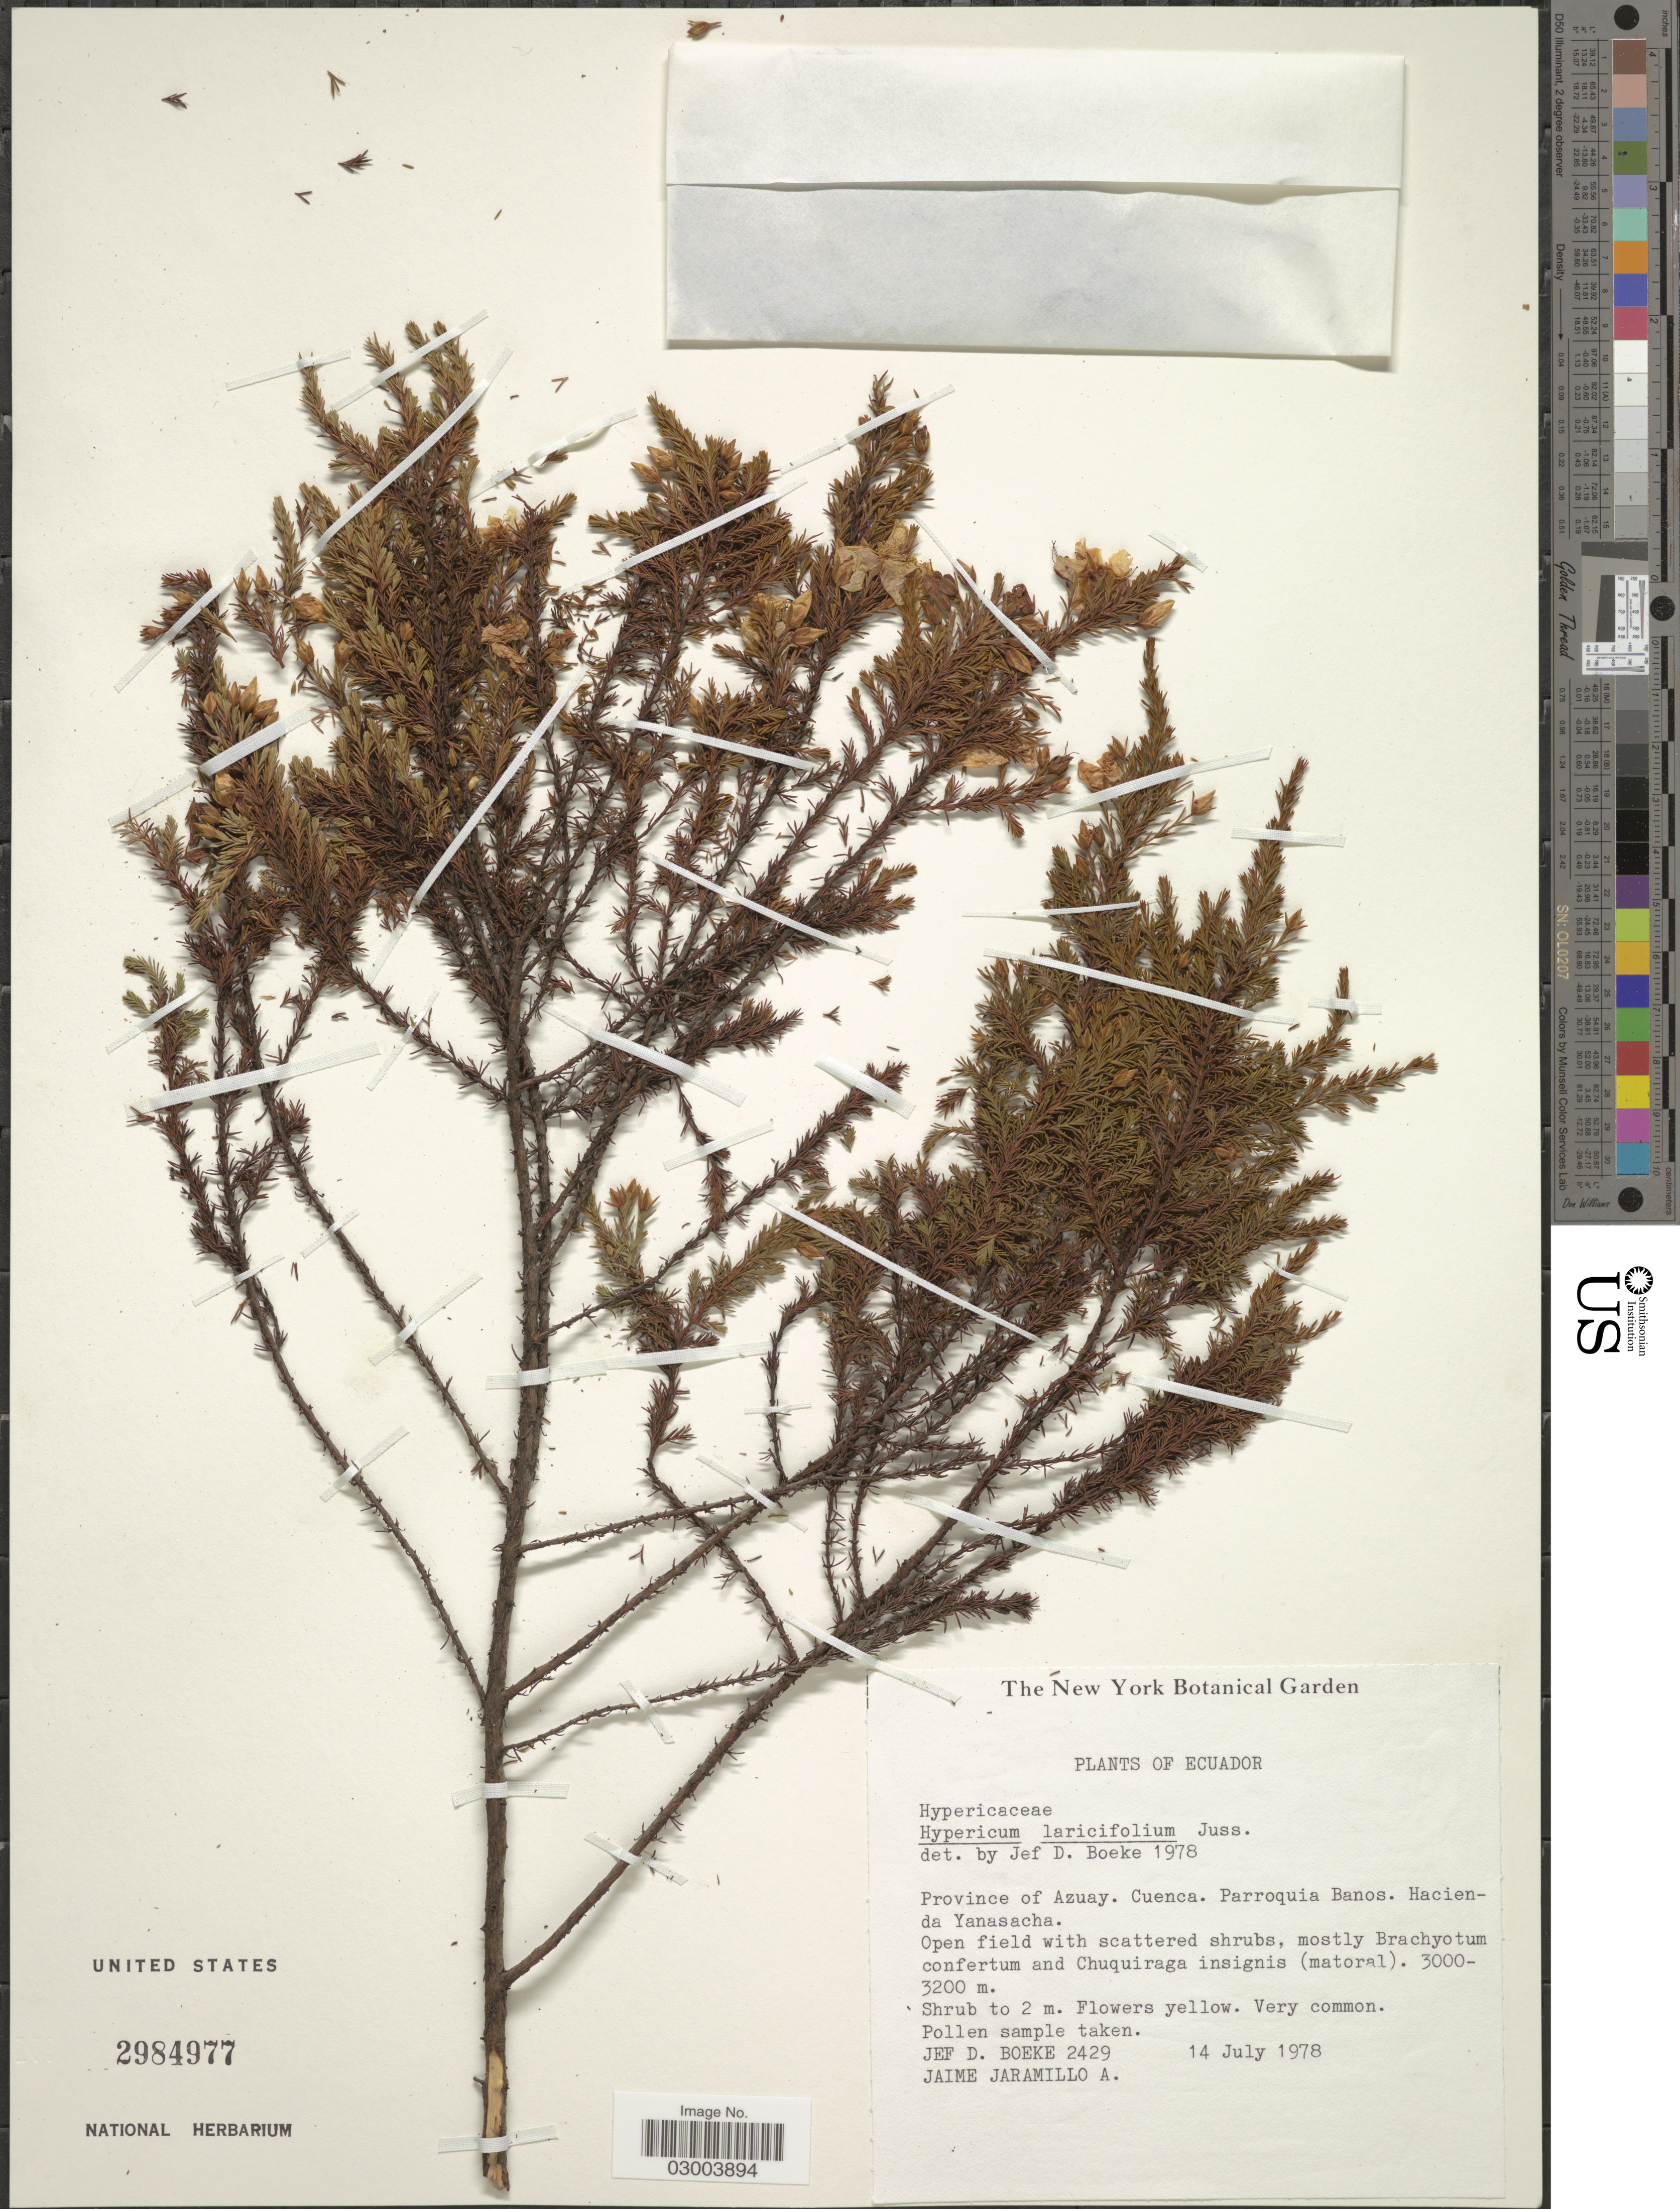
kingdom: Plantae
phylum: Tracheophyta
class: Magnoliopsida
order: Malpighiales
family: Hypericaceae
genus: Hypericum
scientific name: Hypericum laricifolium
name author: Juss.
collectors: J. Boeke & J. L. Jaramillo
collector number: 2429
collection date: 1978-07-14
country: Ecuador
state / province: Azuay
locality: Cuenca, Parroquia Banos, Hacienda Yanasacha.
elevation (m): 3000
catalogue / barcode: US 2984977